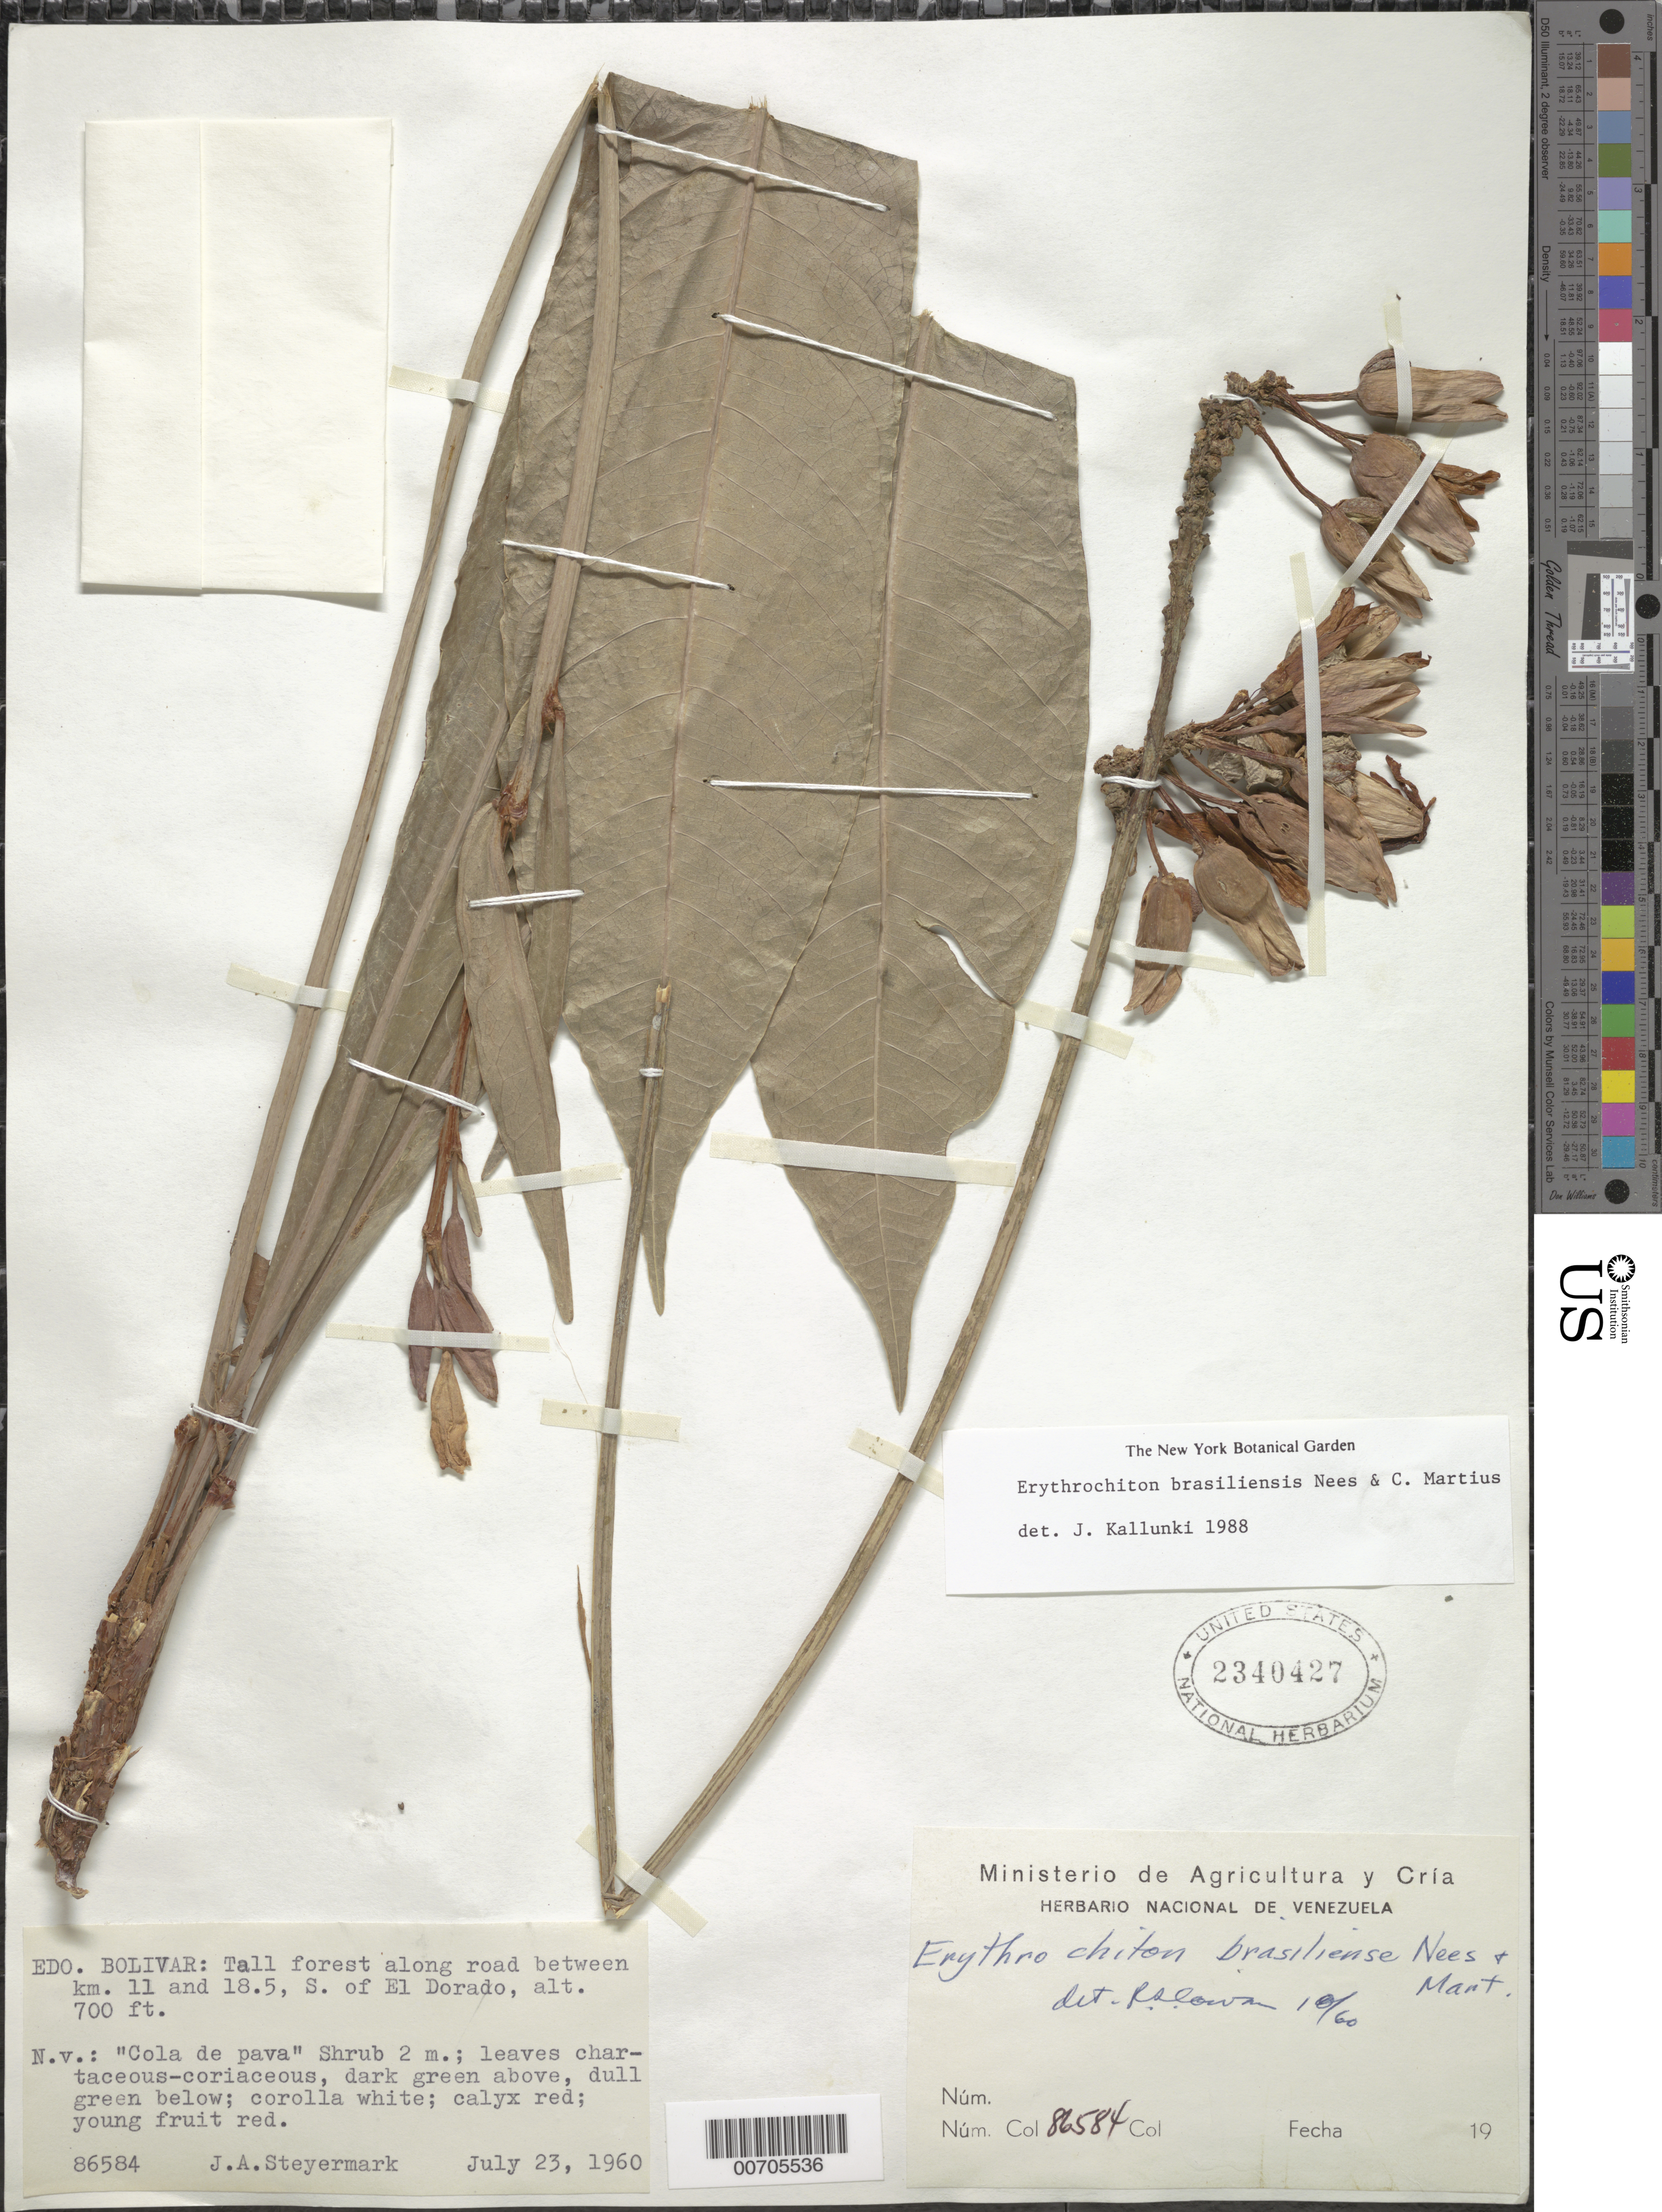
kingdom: Plantae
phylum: Tracheophyta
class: Magnoliopsida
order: Sapindales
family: Rutaceae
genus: Erythrochiton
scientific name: Erythrochiton brasiliensis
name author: Nees & Mart.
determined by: Kallunki, Jacquelyn A.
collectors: J. Steyermark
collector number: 86584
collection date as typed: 23-Jul-60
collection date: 1960-07-23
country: Venezuela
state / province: Bolívar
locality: El Dorado, S of, km 11 to 18.5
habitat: Tall forest along road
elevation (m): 213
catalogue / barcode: US 2340427